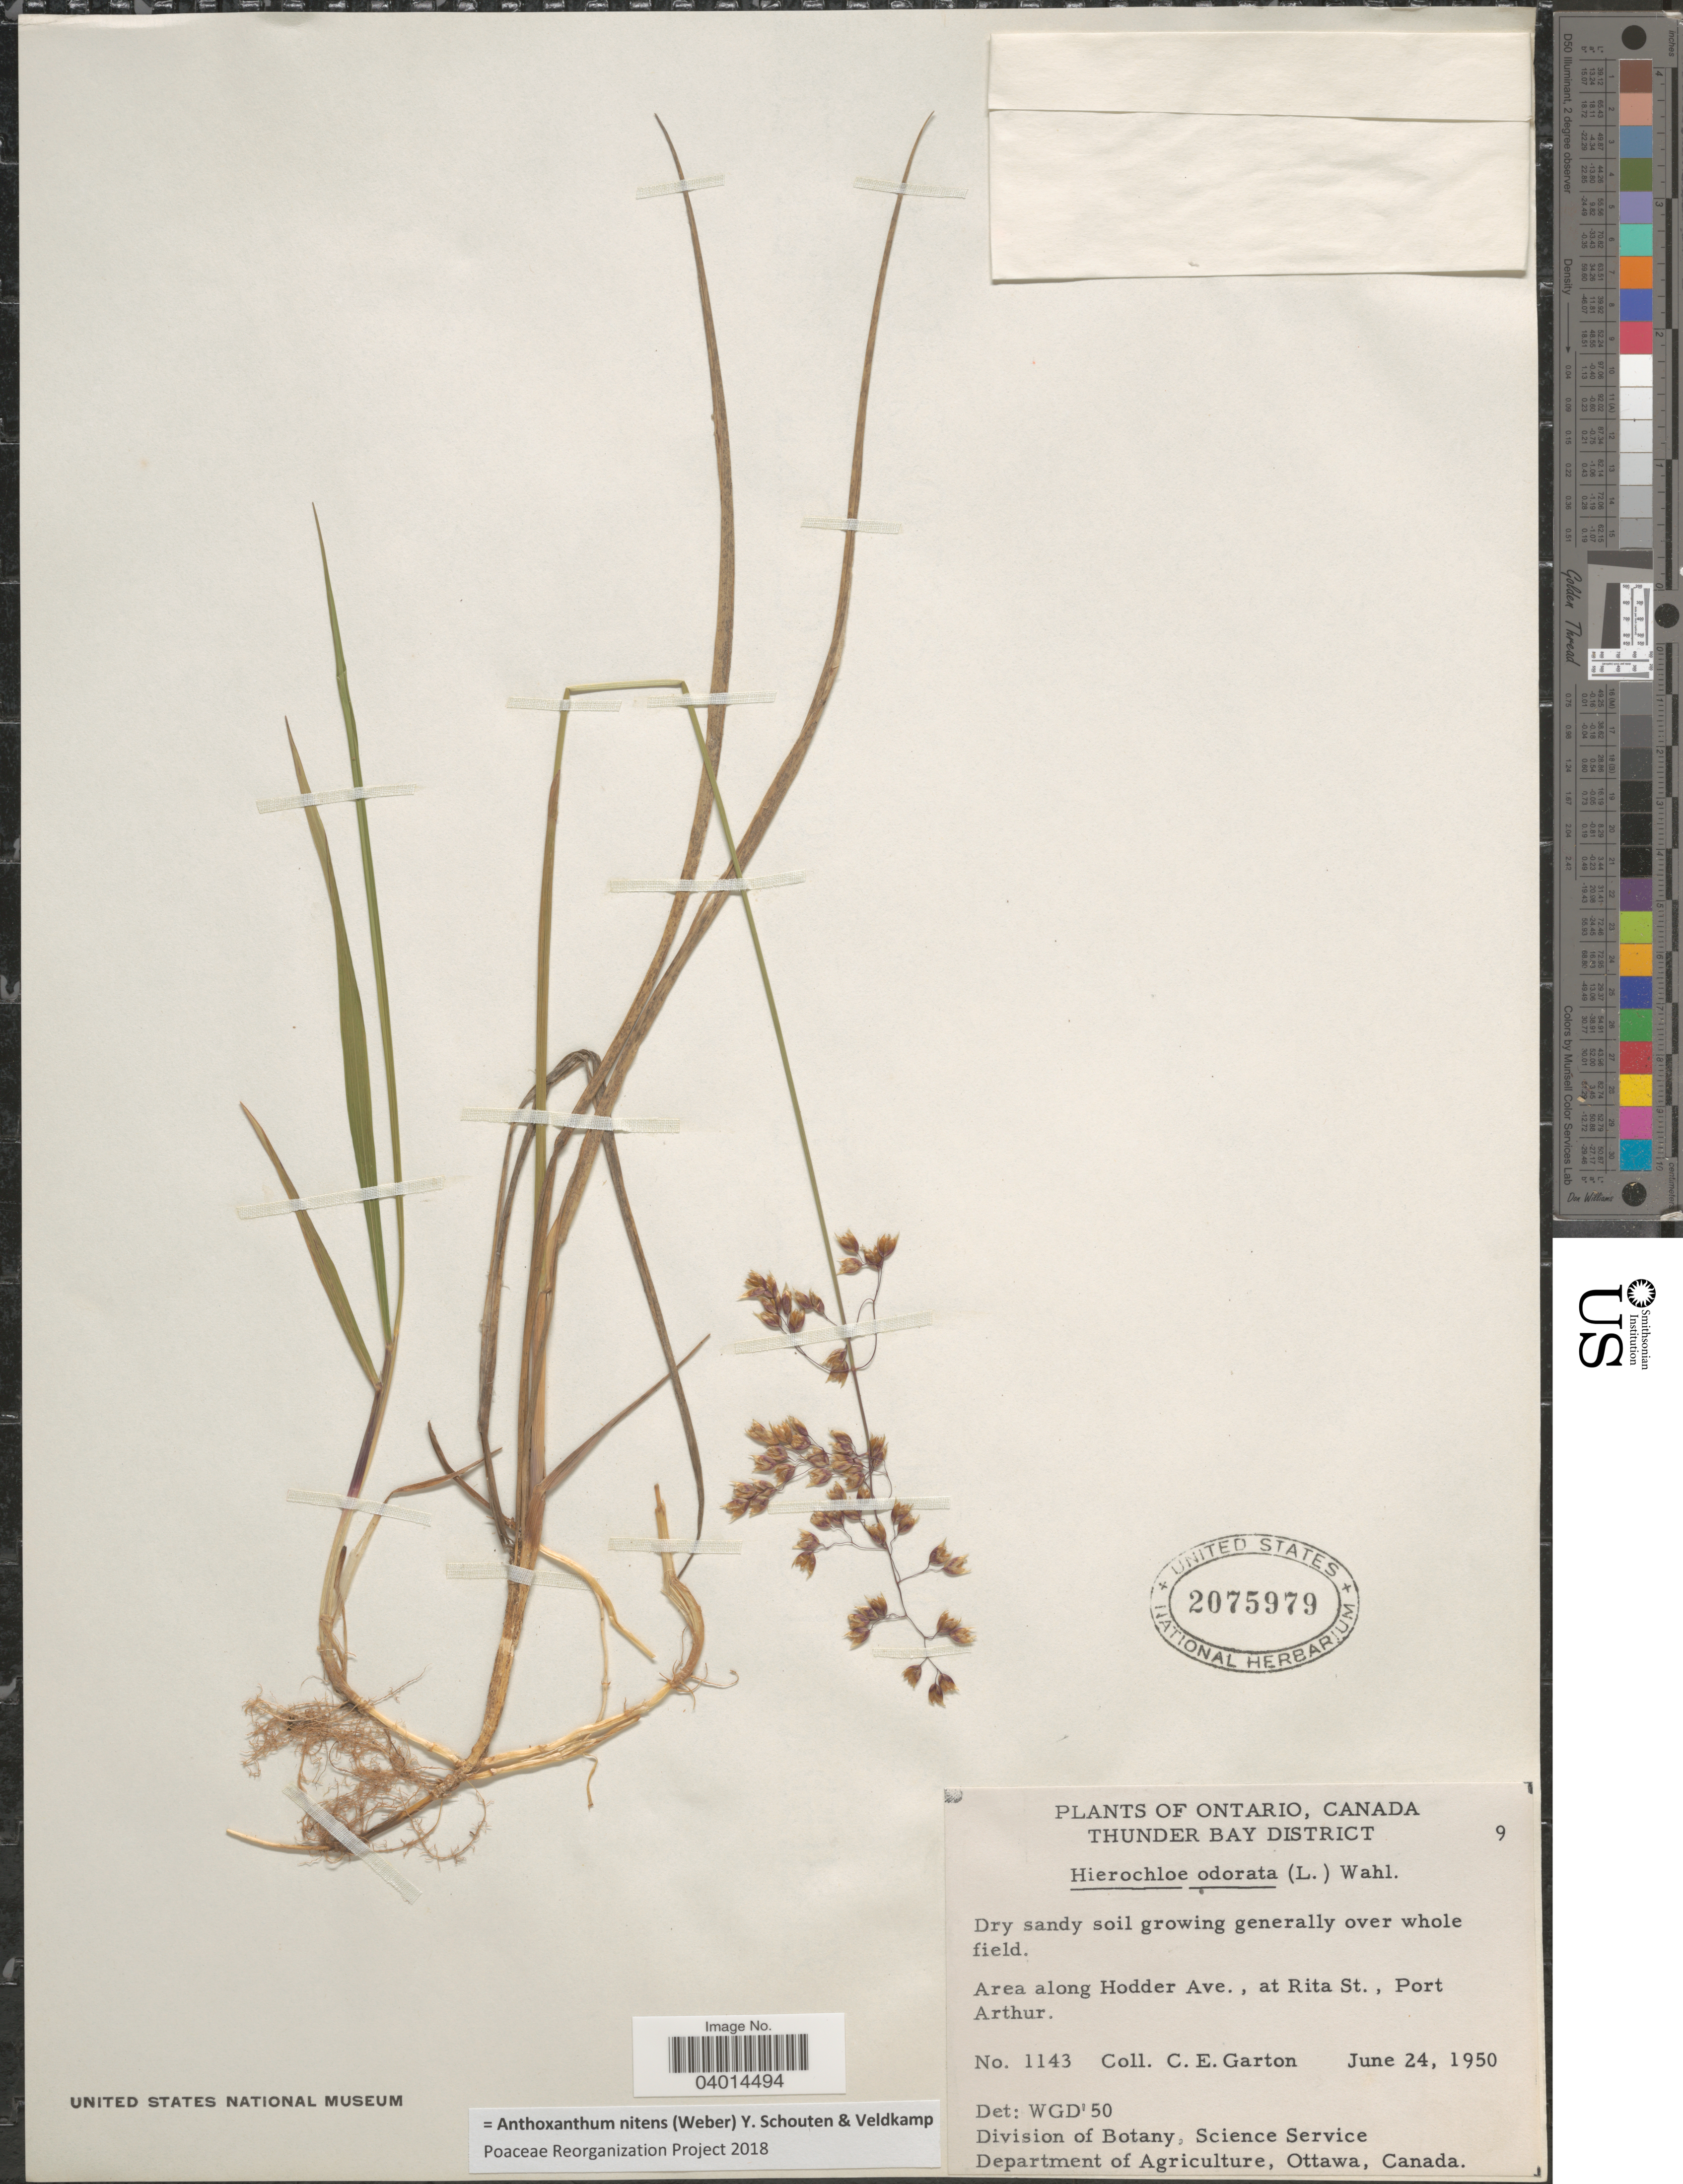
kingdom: Plantae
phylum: Tracheophyta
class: Liliopsida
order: Poales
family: Poaceae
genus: Anthoxanthum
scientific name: Anthoxanthum nitens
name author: (G.H. Weber) R.T.A. Schouten & Veldkamp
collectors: C. E. Garton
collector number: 1143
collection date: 1950-06-24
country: Canada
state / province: Ontario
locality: Thunder Bay District. Area along Hodder Ave., at Rita St., Port Arthur.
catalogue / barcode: US 2075979